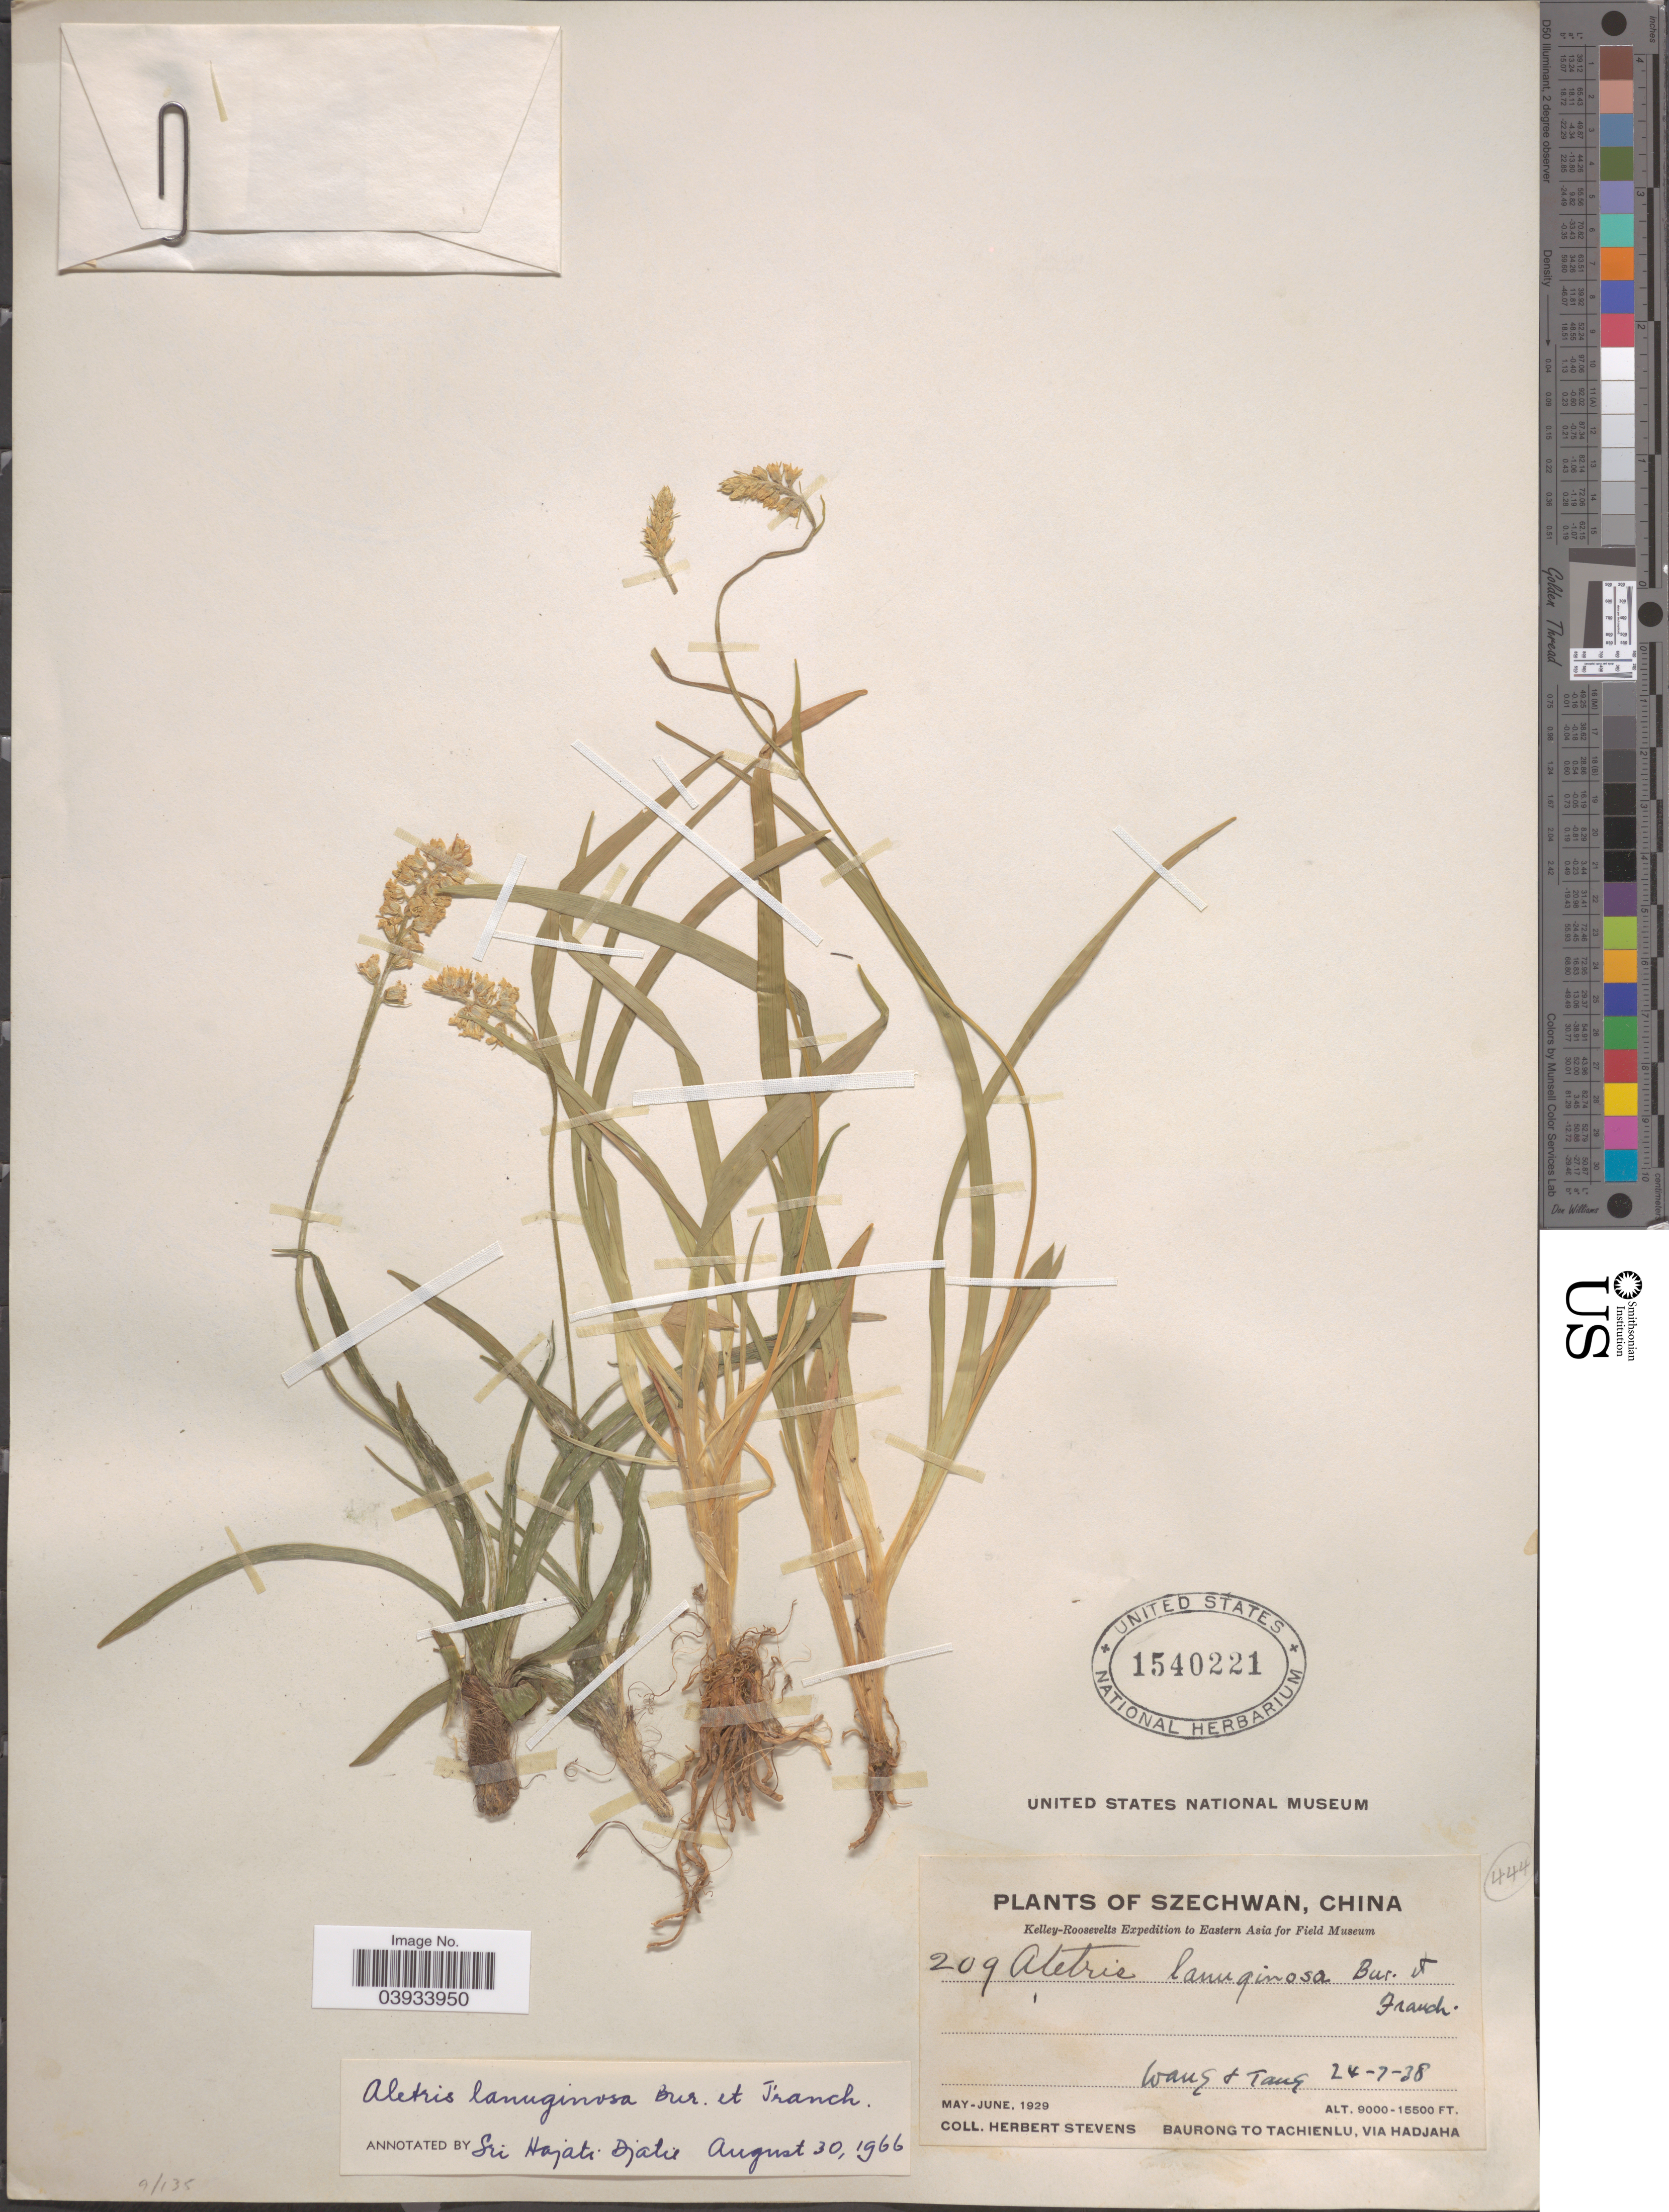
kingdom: Plantae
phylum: Tracheophyta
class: Liliopsida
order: Dioscoreales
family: Nartheciaceae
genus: Aletris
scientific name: Aletris lanuginosa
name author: Bureau & Franch.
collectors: H. Stevens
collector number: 209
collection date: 1929-05/1929-06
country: China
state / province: Sichuan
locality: Szechwan. Baurong to Tachienlu, via Hadjaha.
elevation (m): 2743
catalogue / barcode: US 1540221